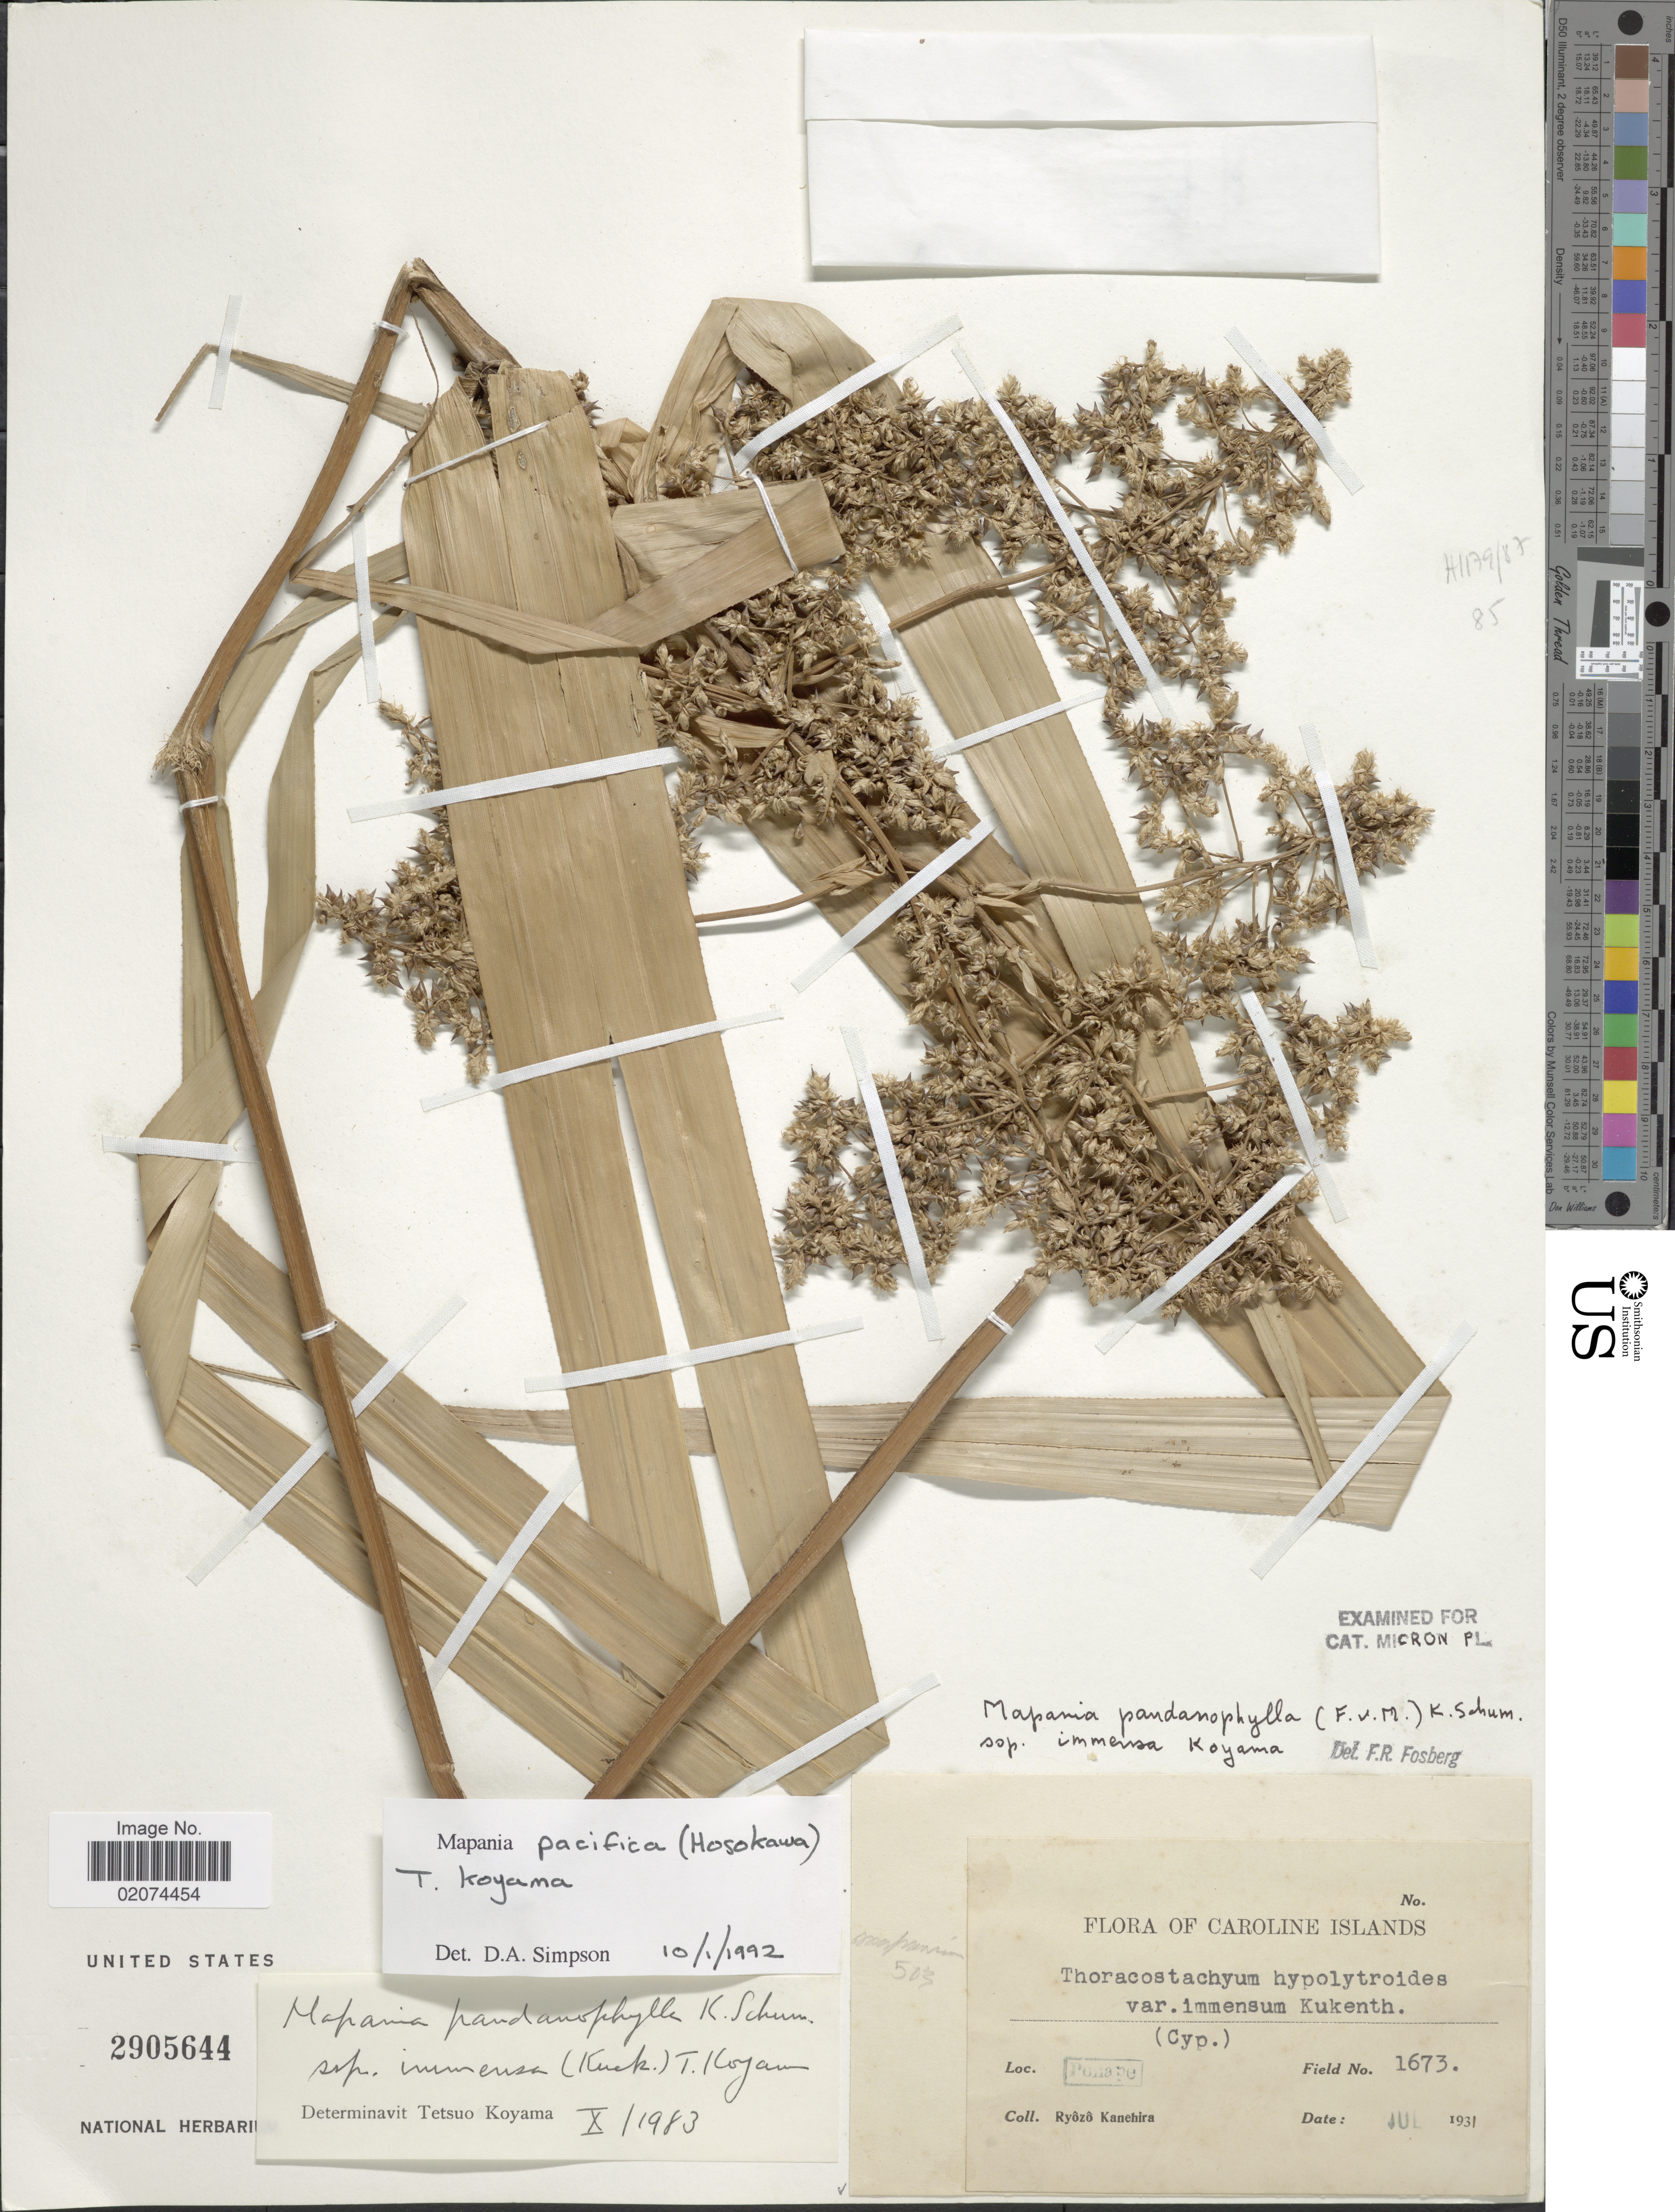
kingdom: Plantae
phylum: Tracheophyta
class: Liliopsida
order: Poales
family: Cyperaceae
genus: Mapania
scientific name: Mapania pacifica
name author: (Hosok.) T. Koyama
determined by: Simpson, D. A.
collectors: R. Kanehira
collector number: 1673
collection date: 1931-07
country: Micronesia, Federated States of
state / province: Pohnpei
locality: Caroline Islands. Ponape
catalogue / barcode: US 2905644